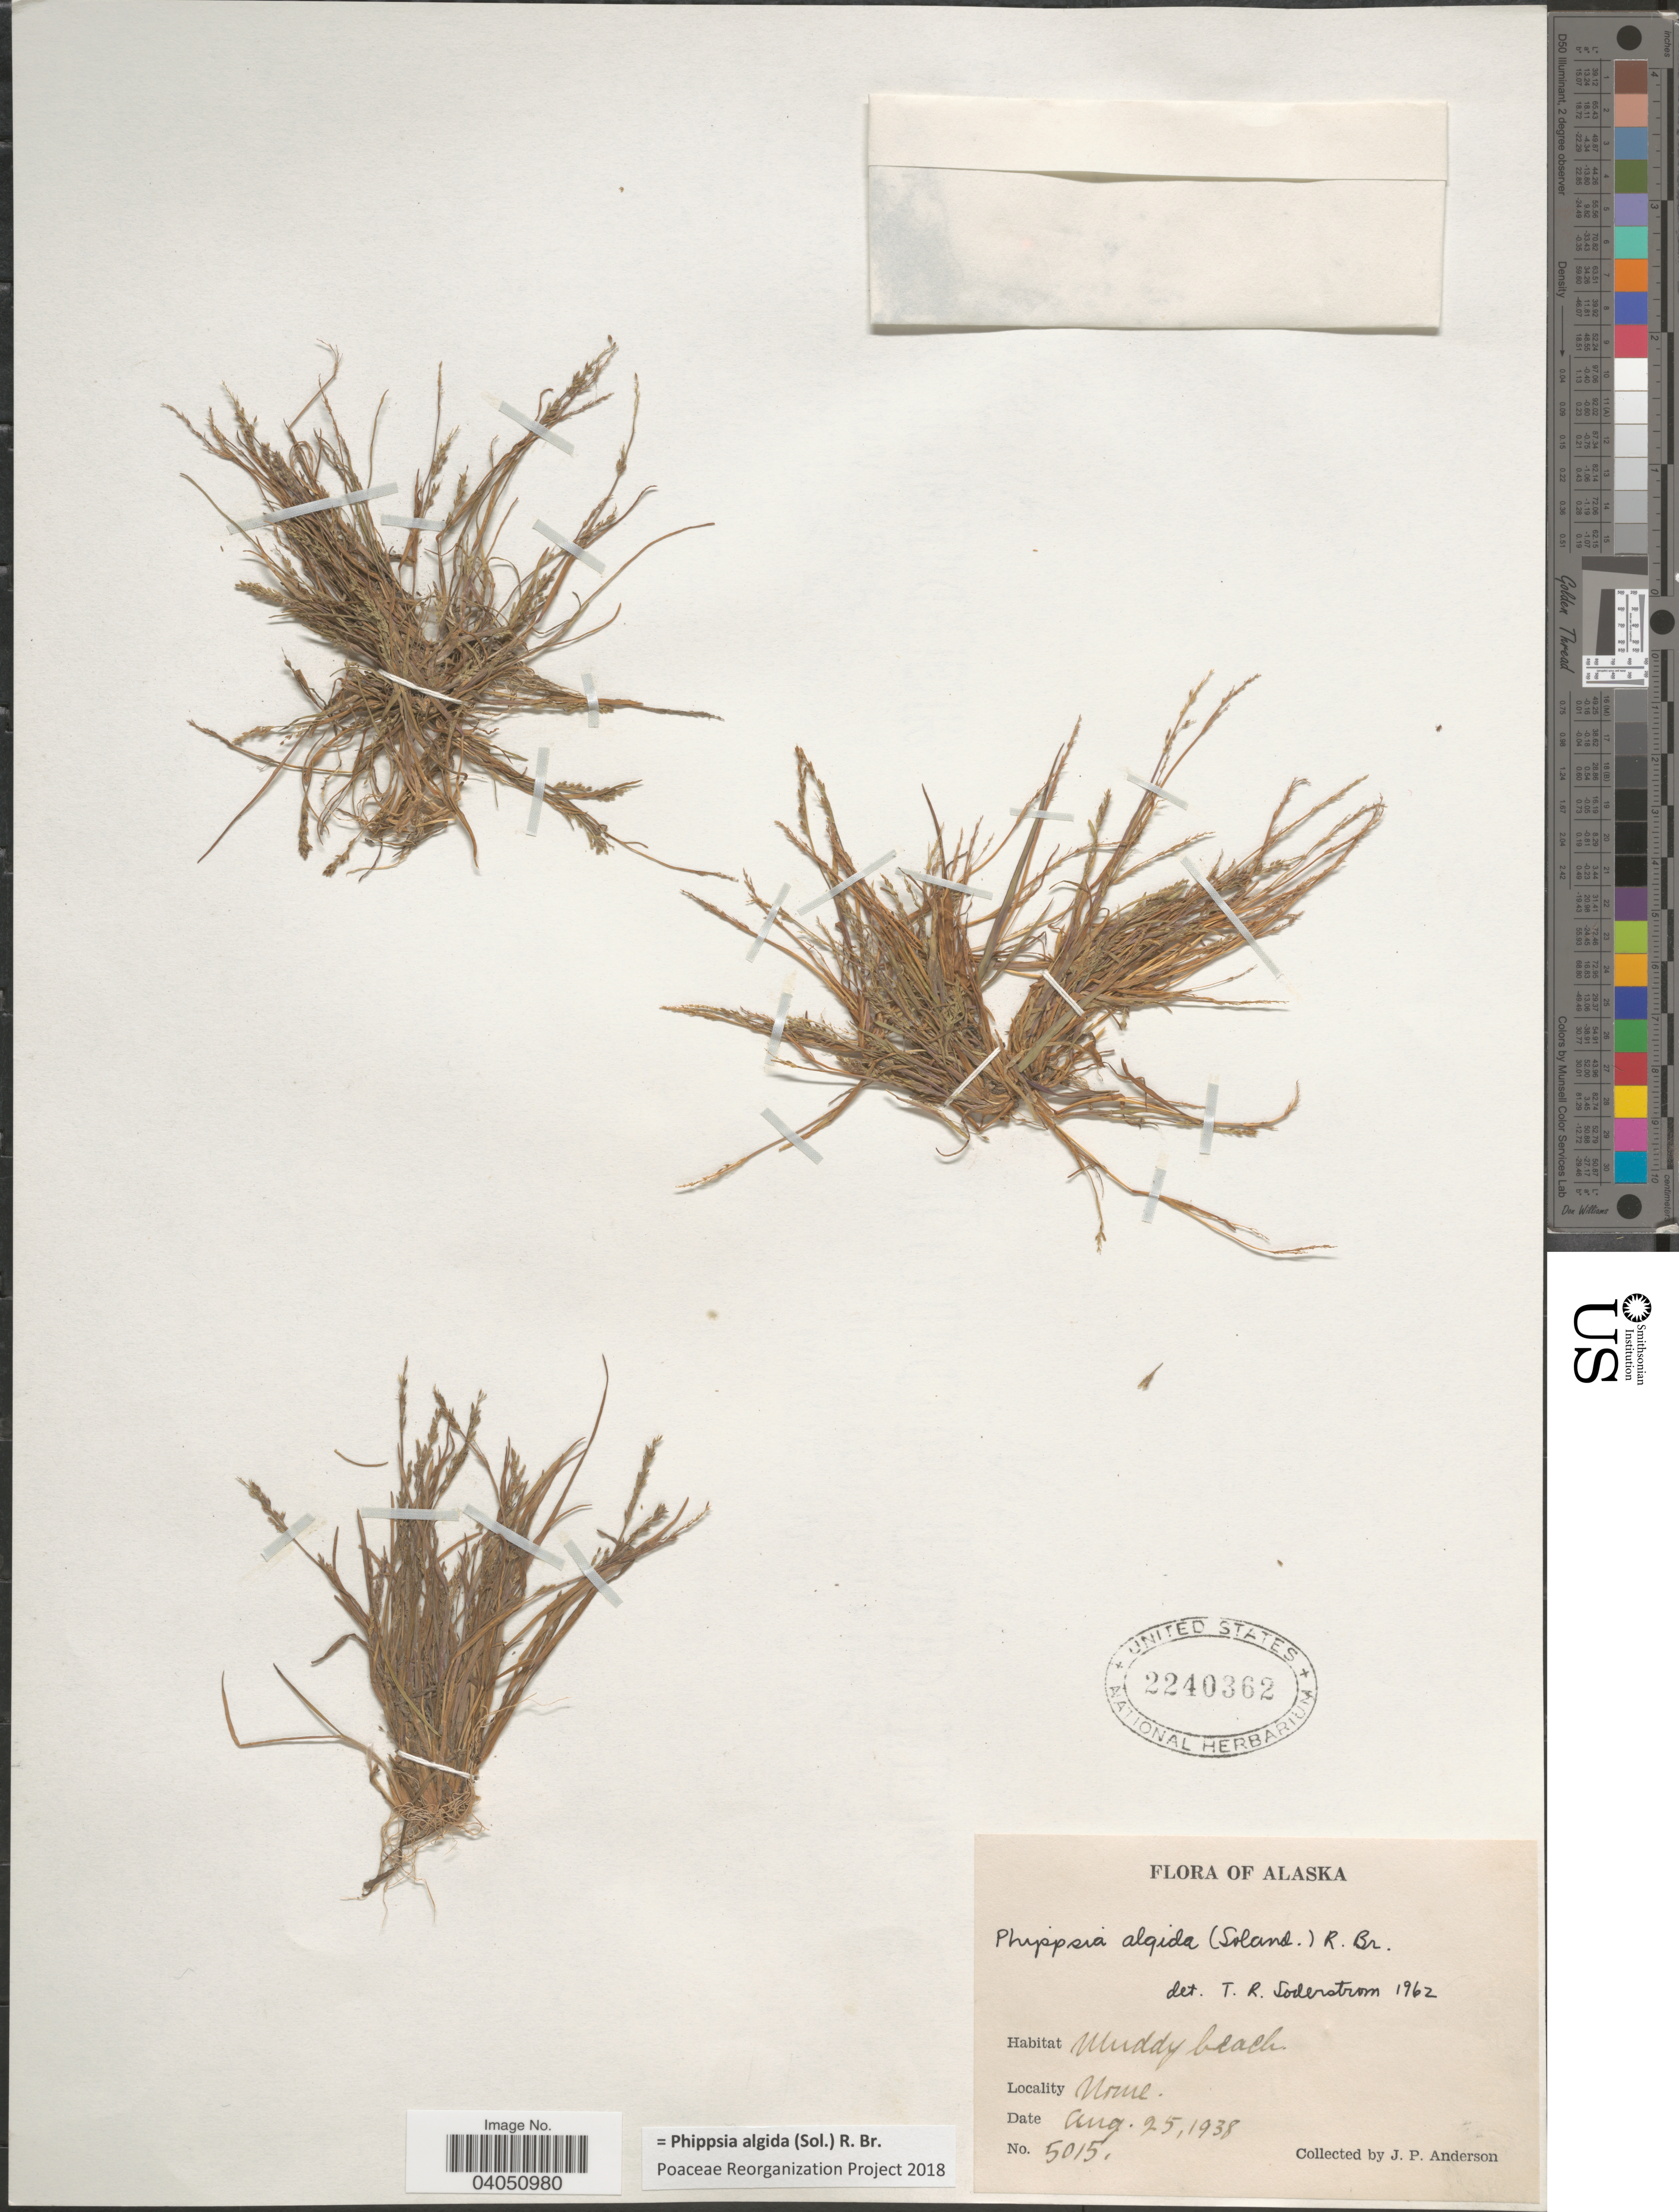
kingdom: Plantae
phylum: Tracheophyta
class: Liliopsida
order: Poales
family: Poaceae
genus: Phippsia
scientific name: Phippsia algida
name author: (Sol.) R. Br.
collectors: J. P. Anderson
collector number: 5015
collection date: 1938-08-25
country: United States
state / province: Alaska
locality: Nome.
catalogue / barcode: US 2240362